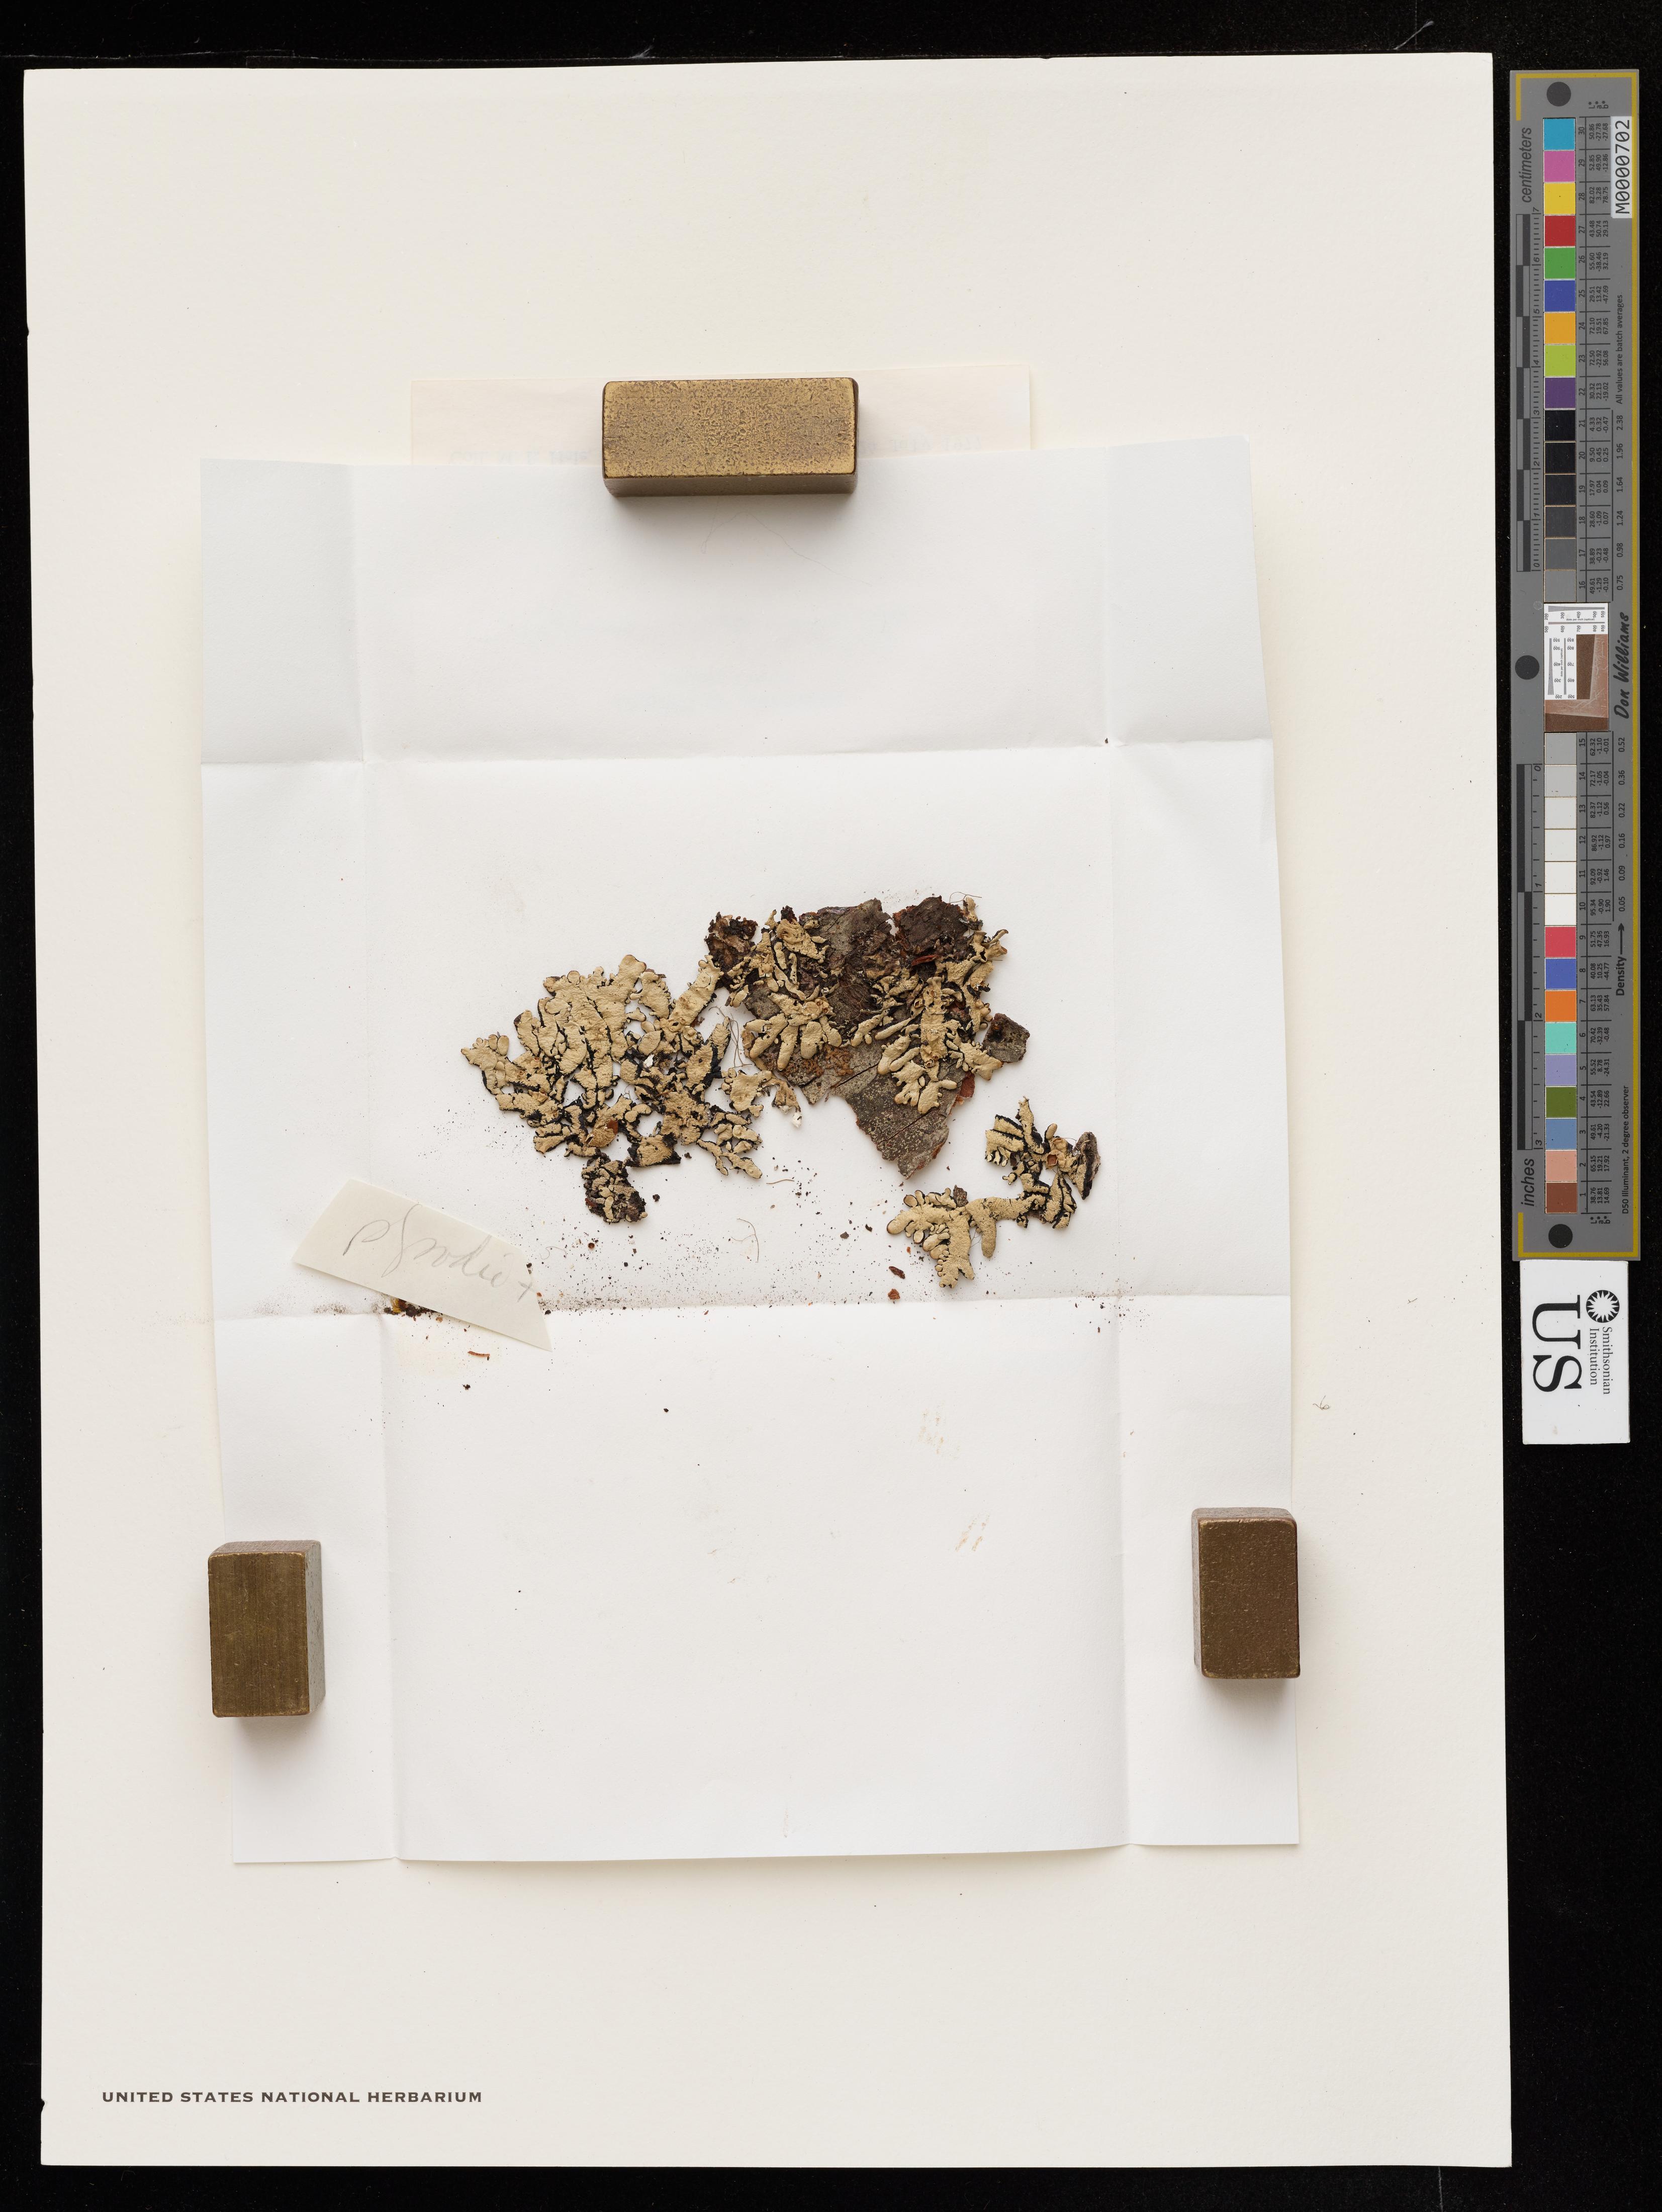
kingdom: Fungi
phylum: Ascomycota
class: Lecanoromycetes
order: Lecanorales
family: Parmeliaceae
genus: Hypogymnia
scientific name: Hypogymnia occidentalis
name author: L.H. Pike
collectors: M. Hale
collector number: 48873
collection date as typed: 24 Jun 1977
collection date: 1977-06-24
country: United States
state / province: Montana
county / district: Lincoln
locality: Kootenai nat. forest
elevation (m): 0